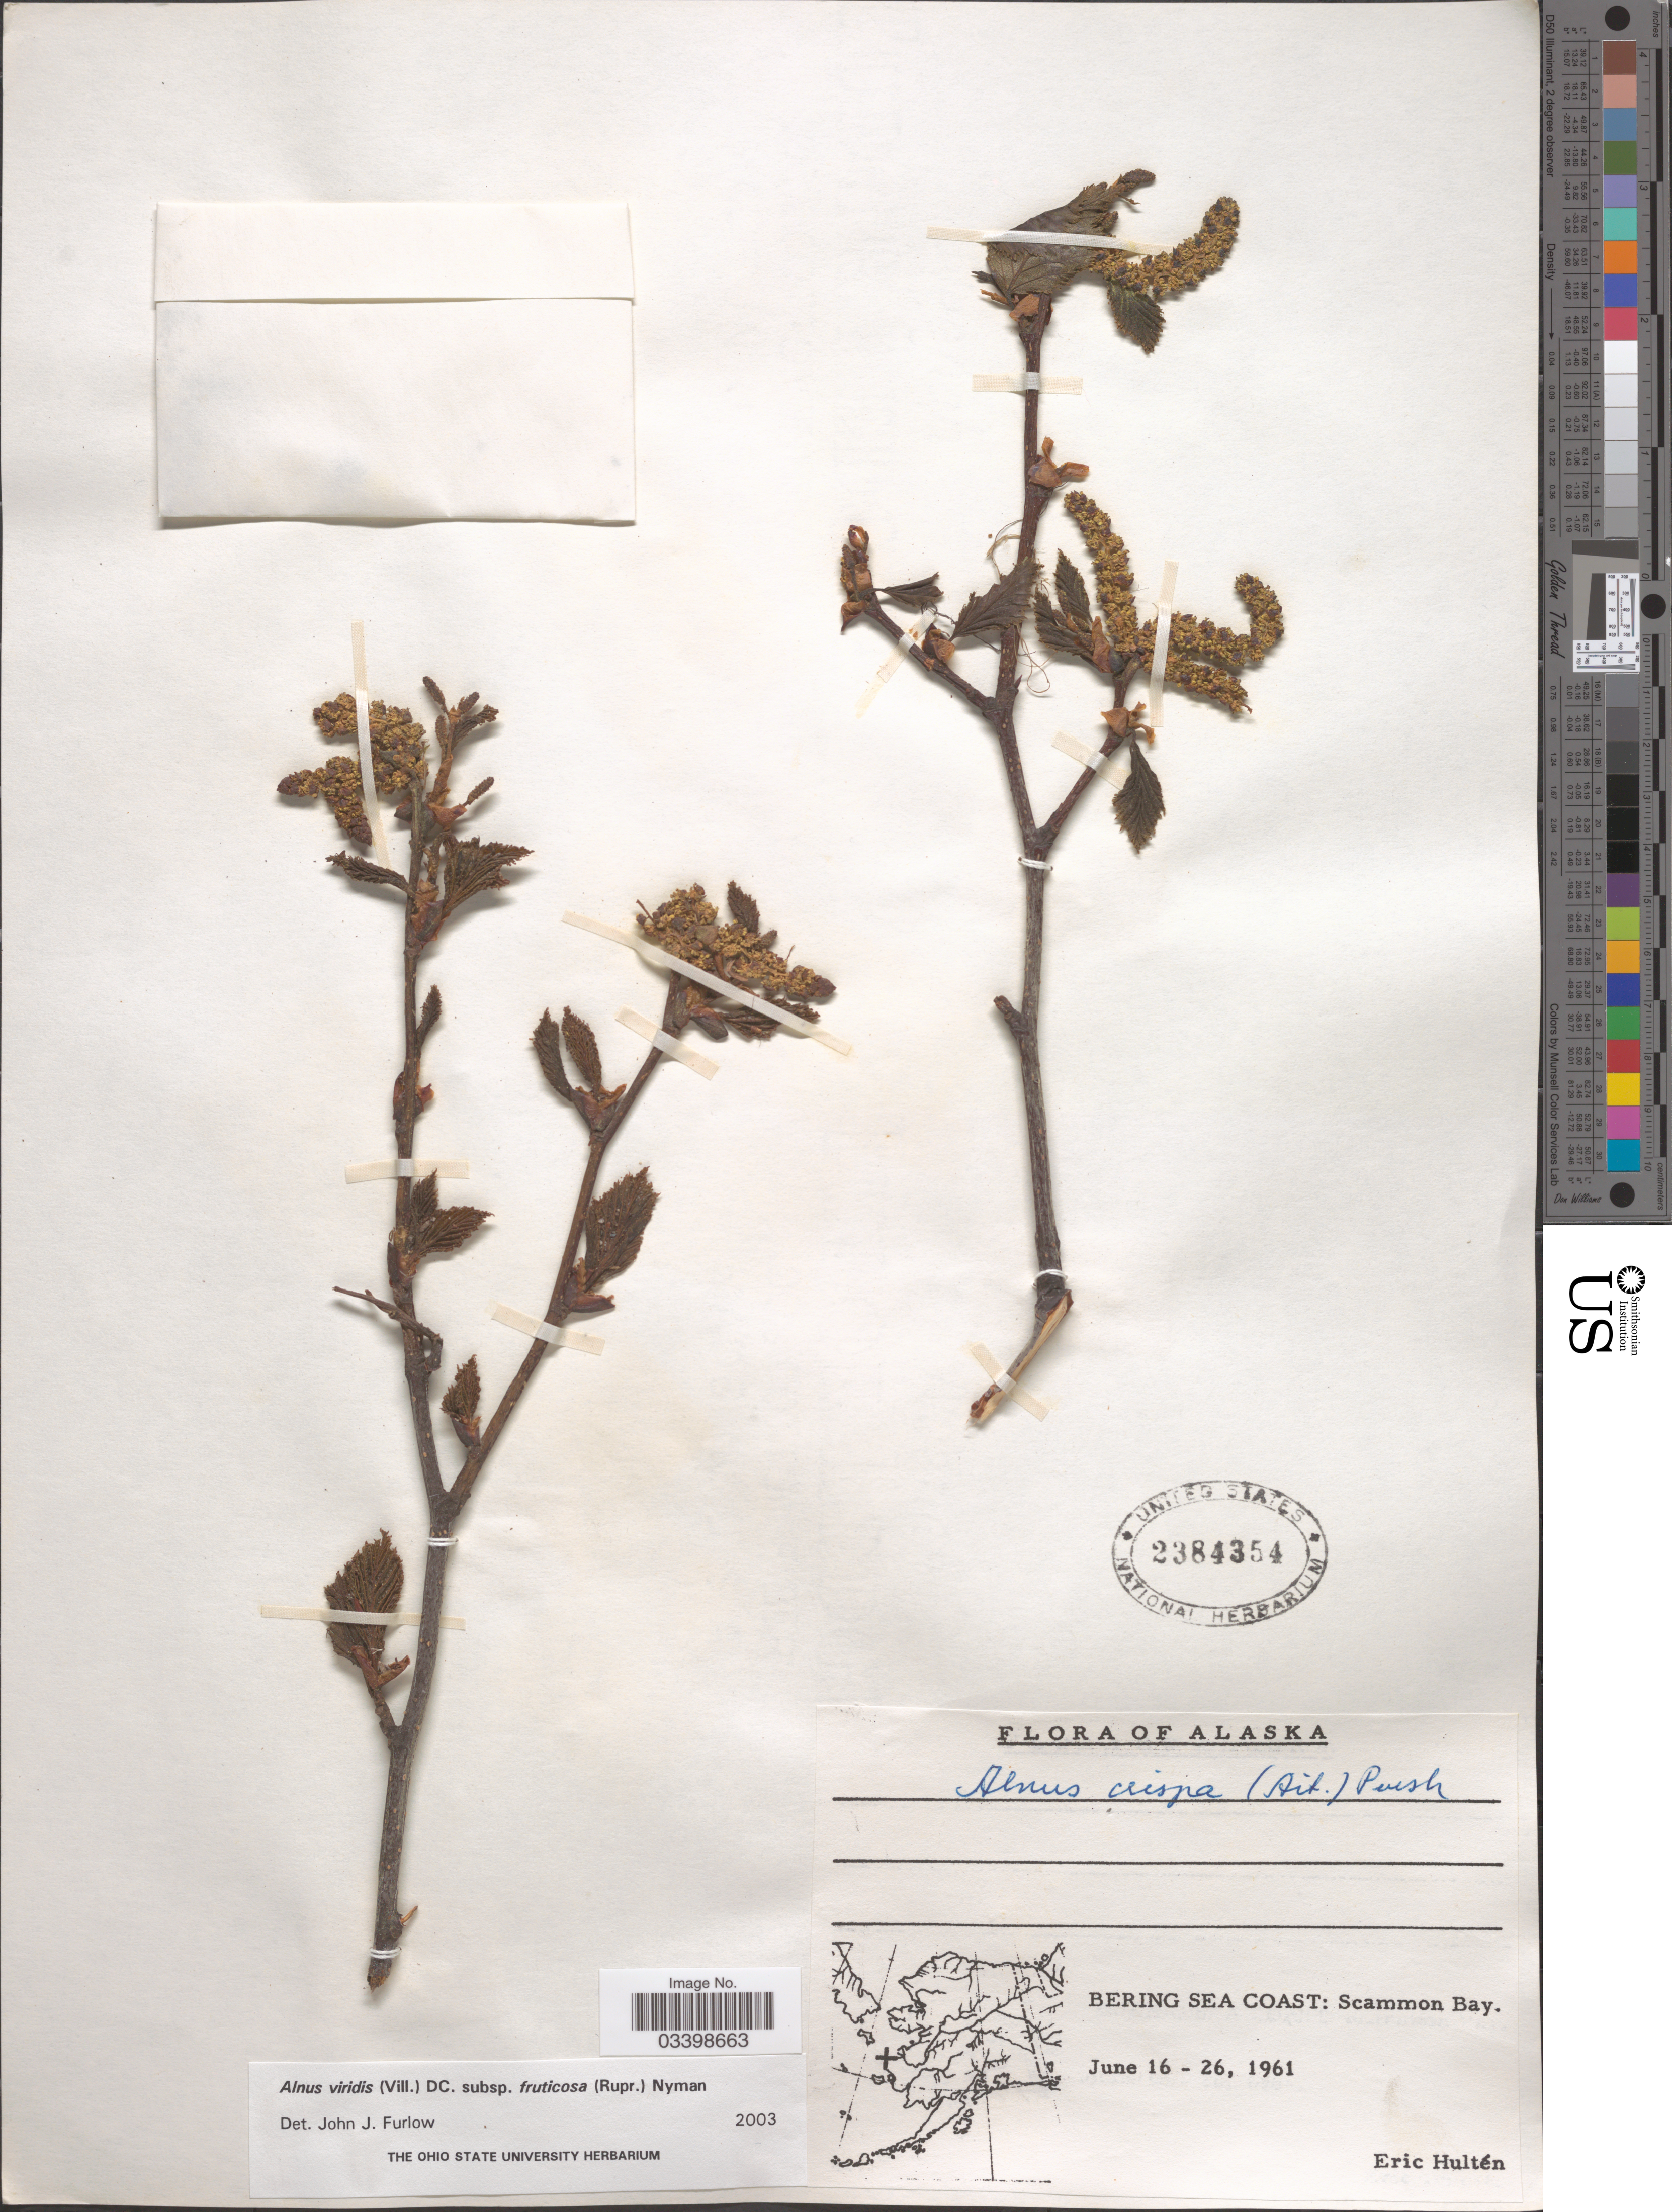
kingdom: Plantae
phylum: Tracheophyta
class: Magnoliopsida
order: Fagales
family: Betulaceae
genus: Alnus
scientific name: Alnus viridis subsp. fruticosa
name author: (Rupr.) Nyman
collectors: E. G. Hultén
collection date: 1961-06-16/1961-06-26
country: United States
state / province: Alaska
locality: Bering Sea Coast: Scammon Bay.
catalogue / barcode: US 2384354